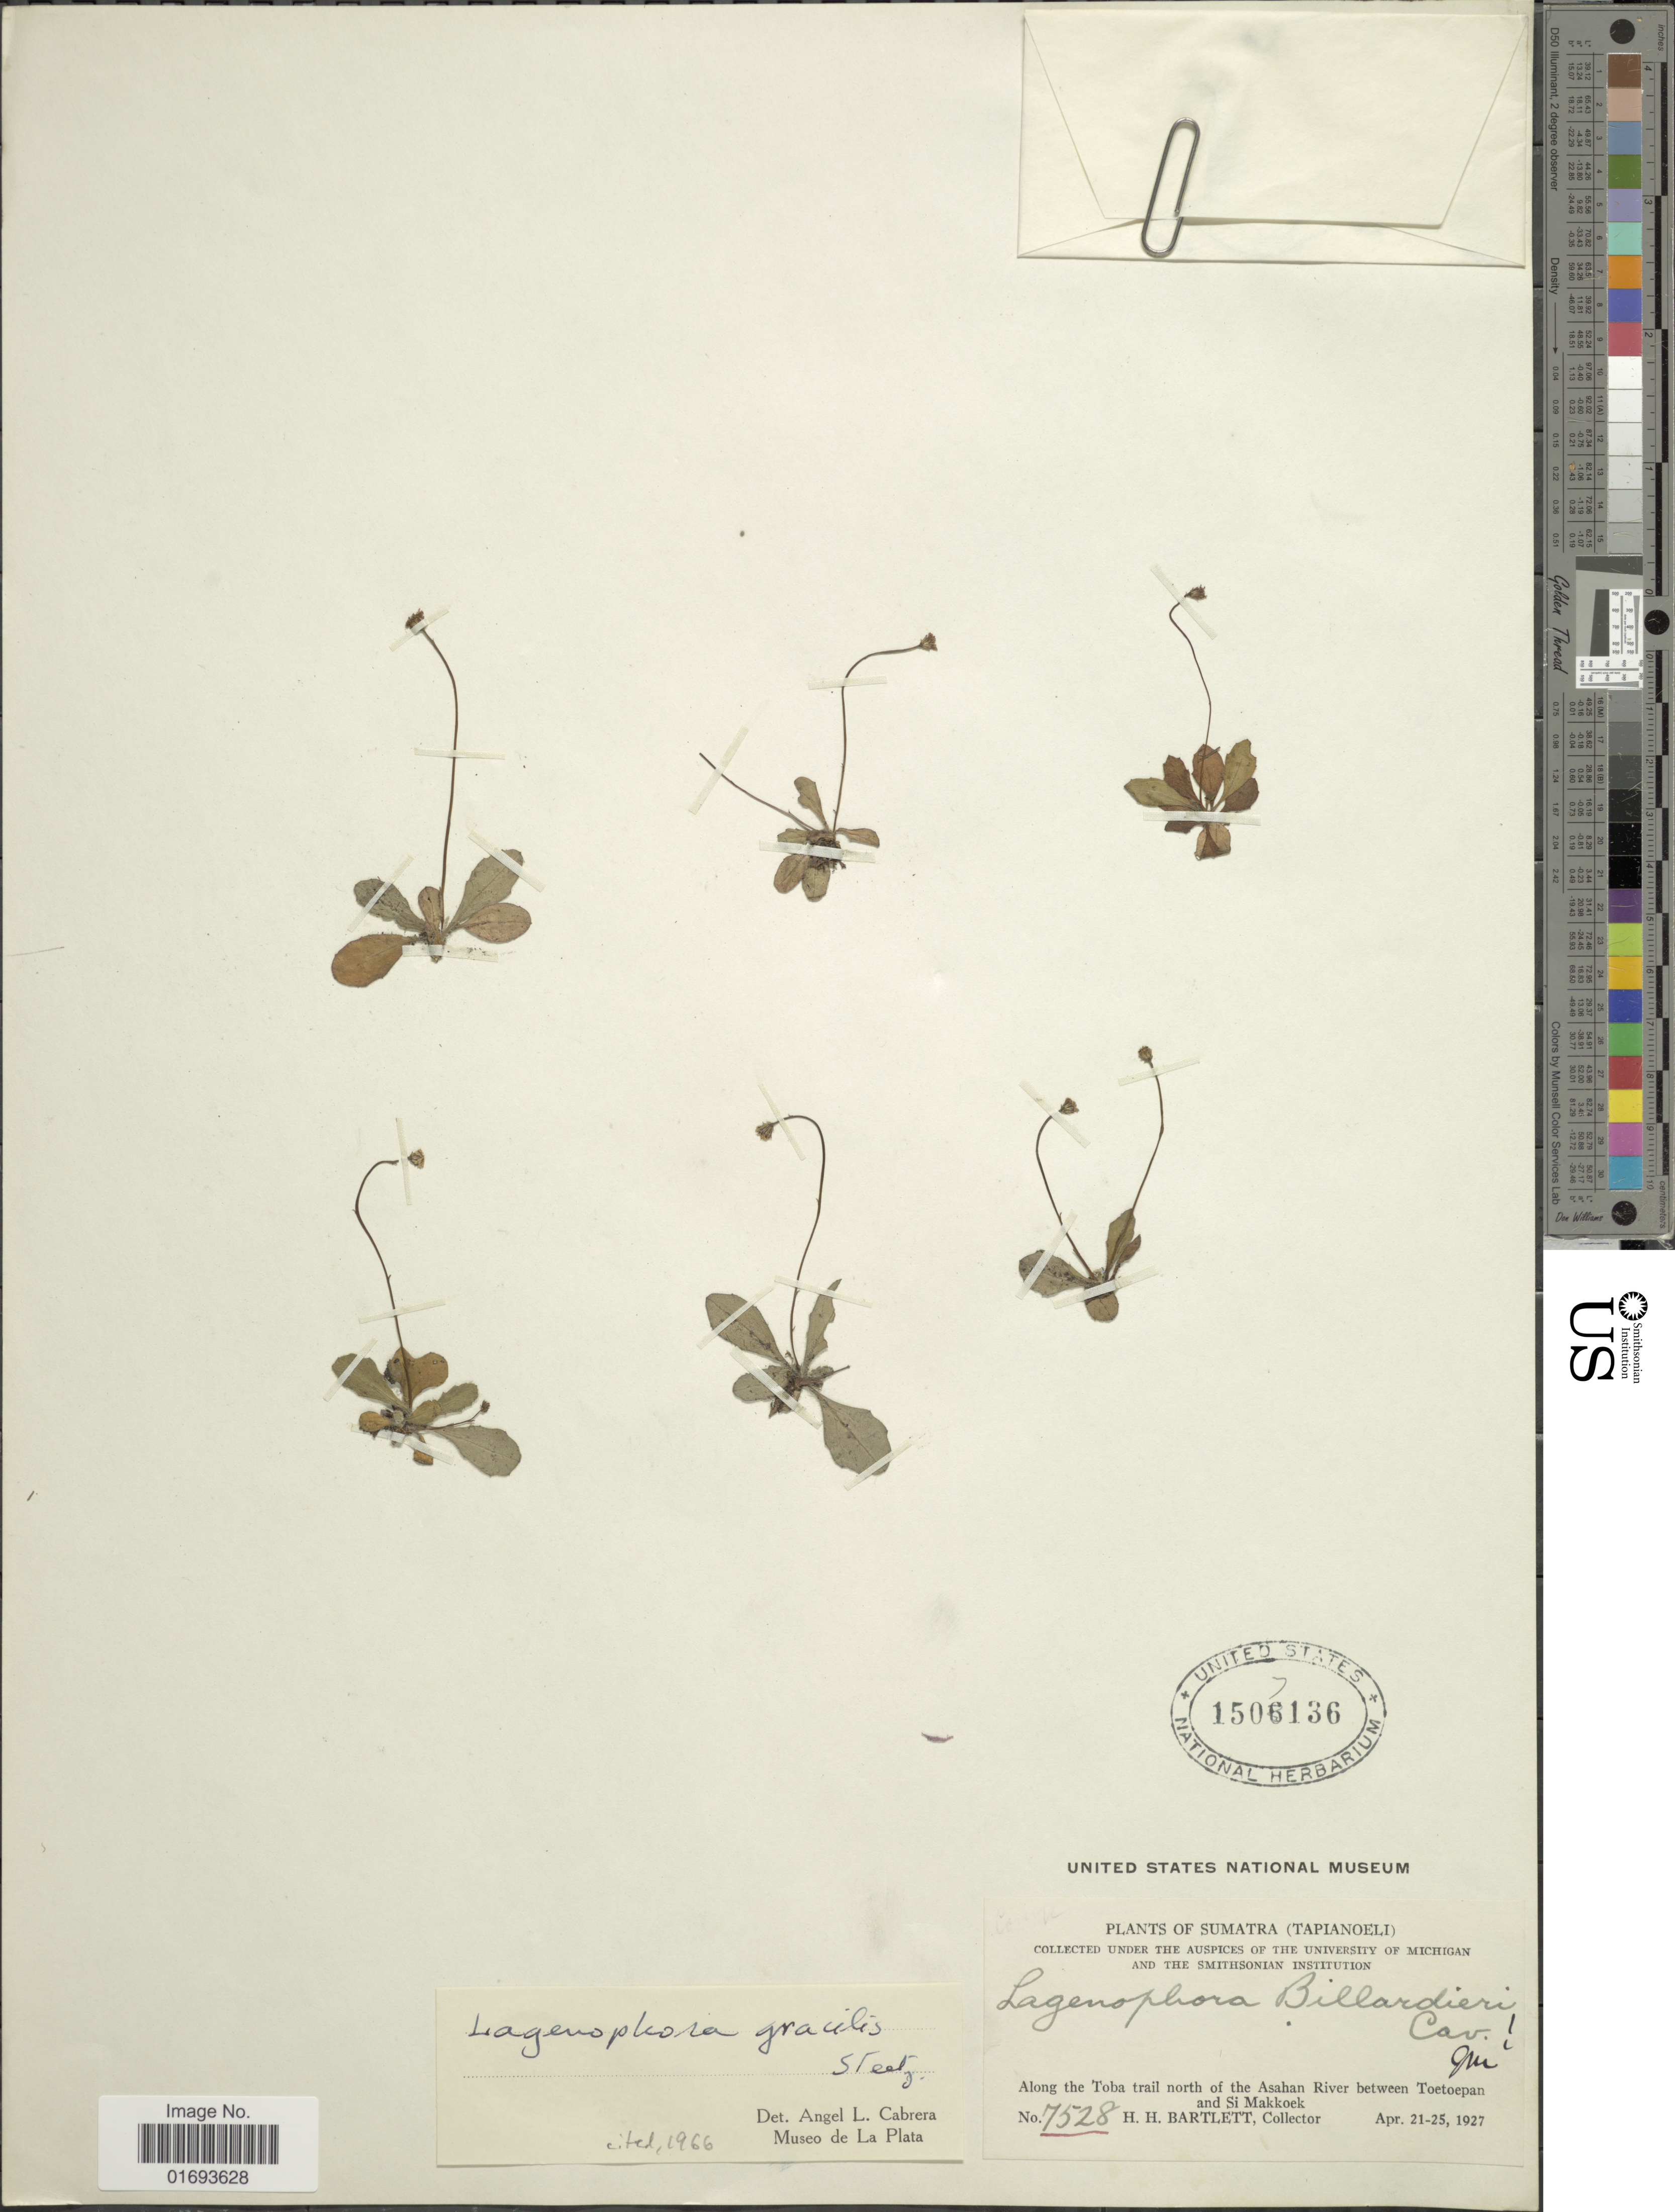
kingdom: Plantae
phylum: Tracheophyta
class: Magnoliopsida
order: Asterales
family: Asteraceae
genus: Lagenophora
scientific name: Lagenophora sublyrata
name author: (Cass.) A.R. Bean & Jian Wang ter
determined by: Wagner, W. L., (BOT), Smithsonian Institution - National Museum of Natural History (UNITED STATES)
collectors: H. H. Bartlett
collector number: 7528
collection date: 1927-04-21/1927-04-25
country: Indonesia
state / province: Sumatra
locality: Sumatra (Tapianoeli). Along the Toba trail north of the Asahan River between Toetoepan and Si Makkoek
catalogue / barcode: US 1507136